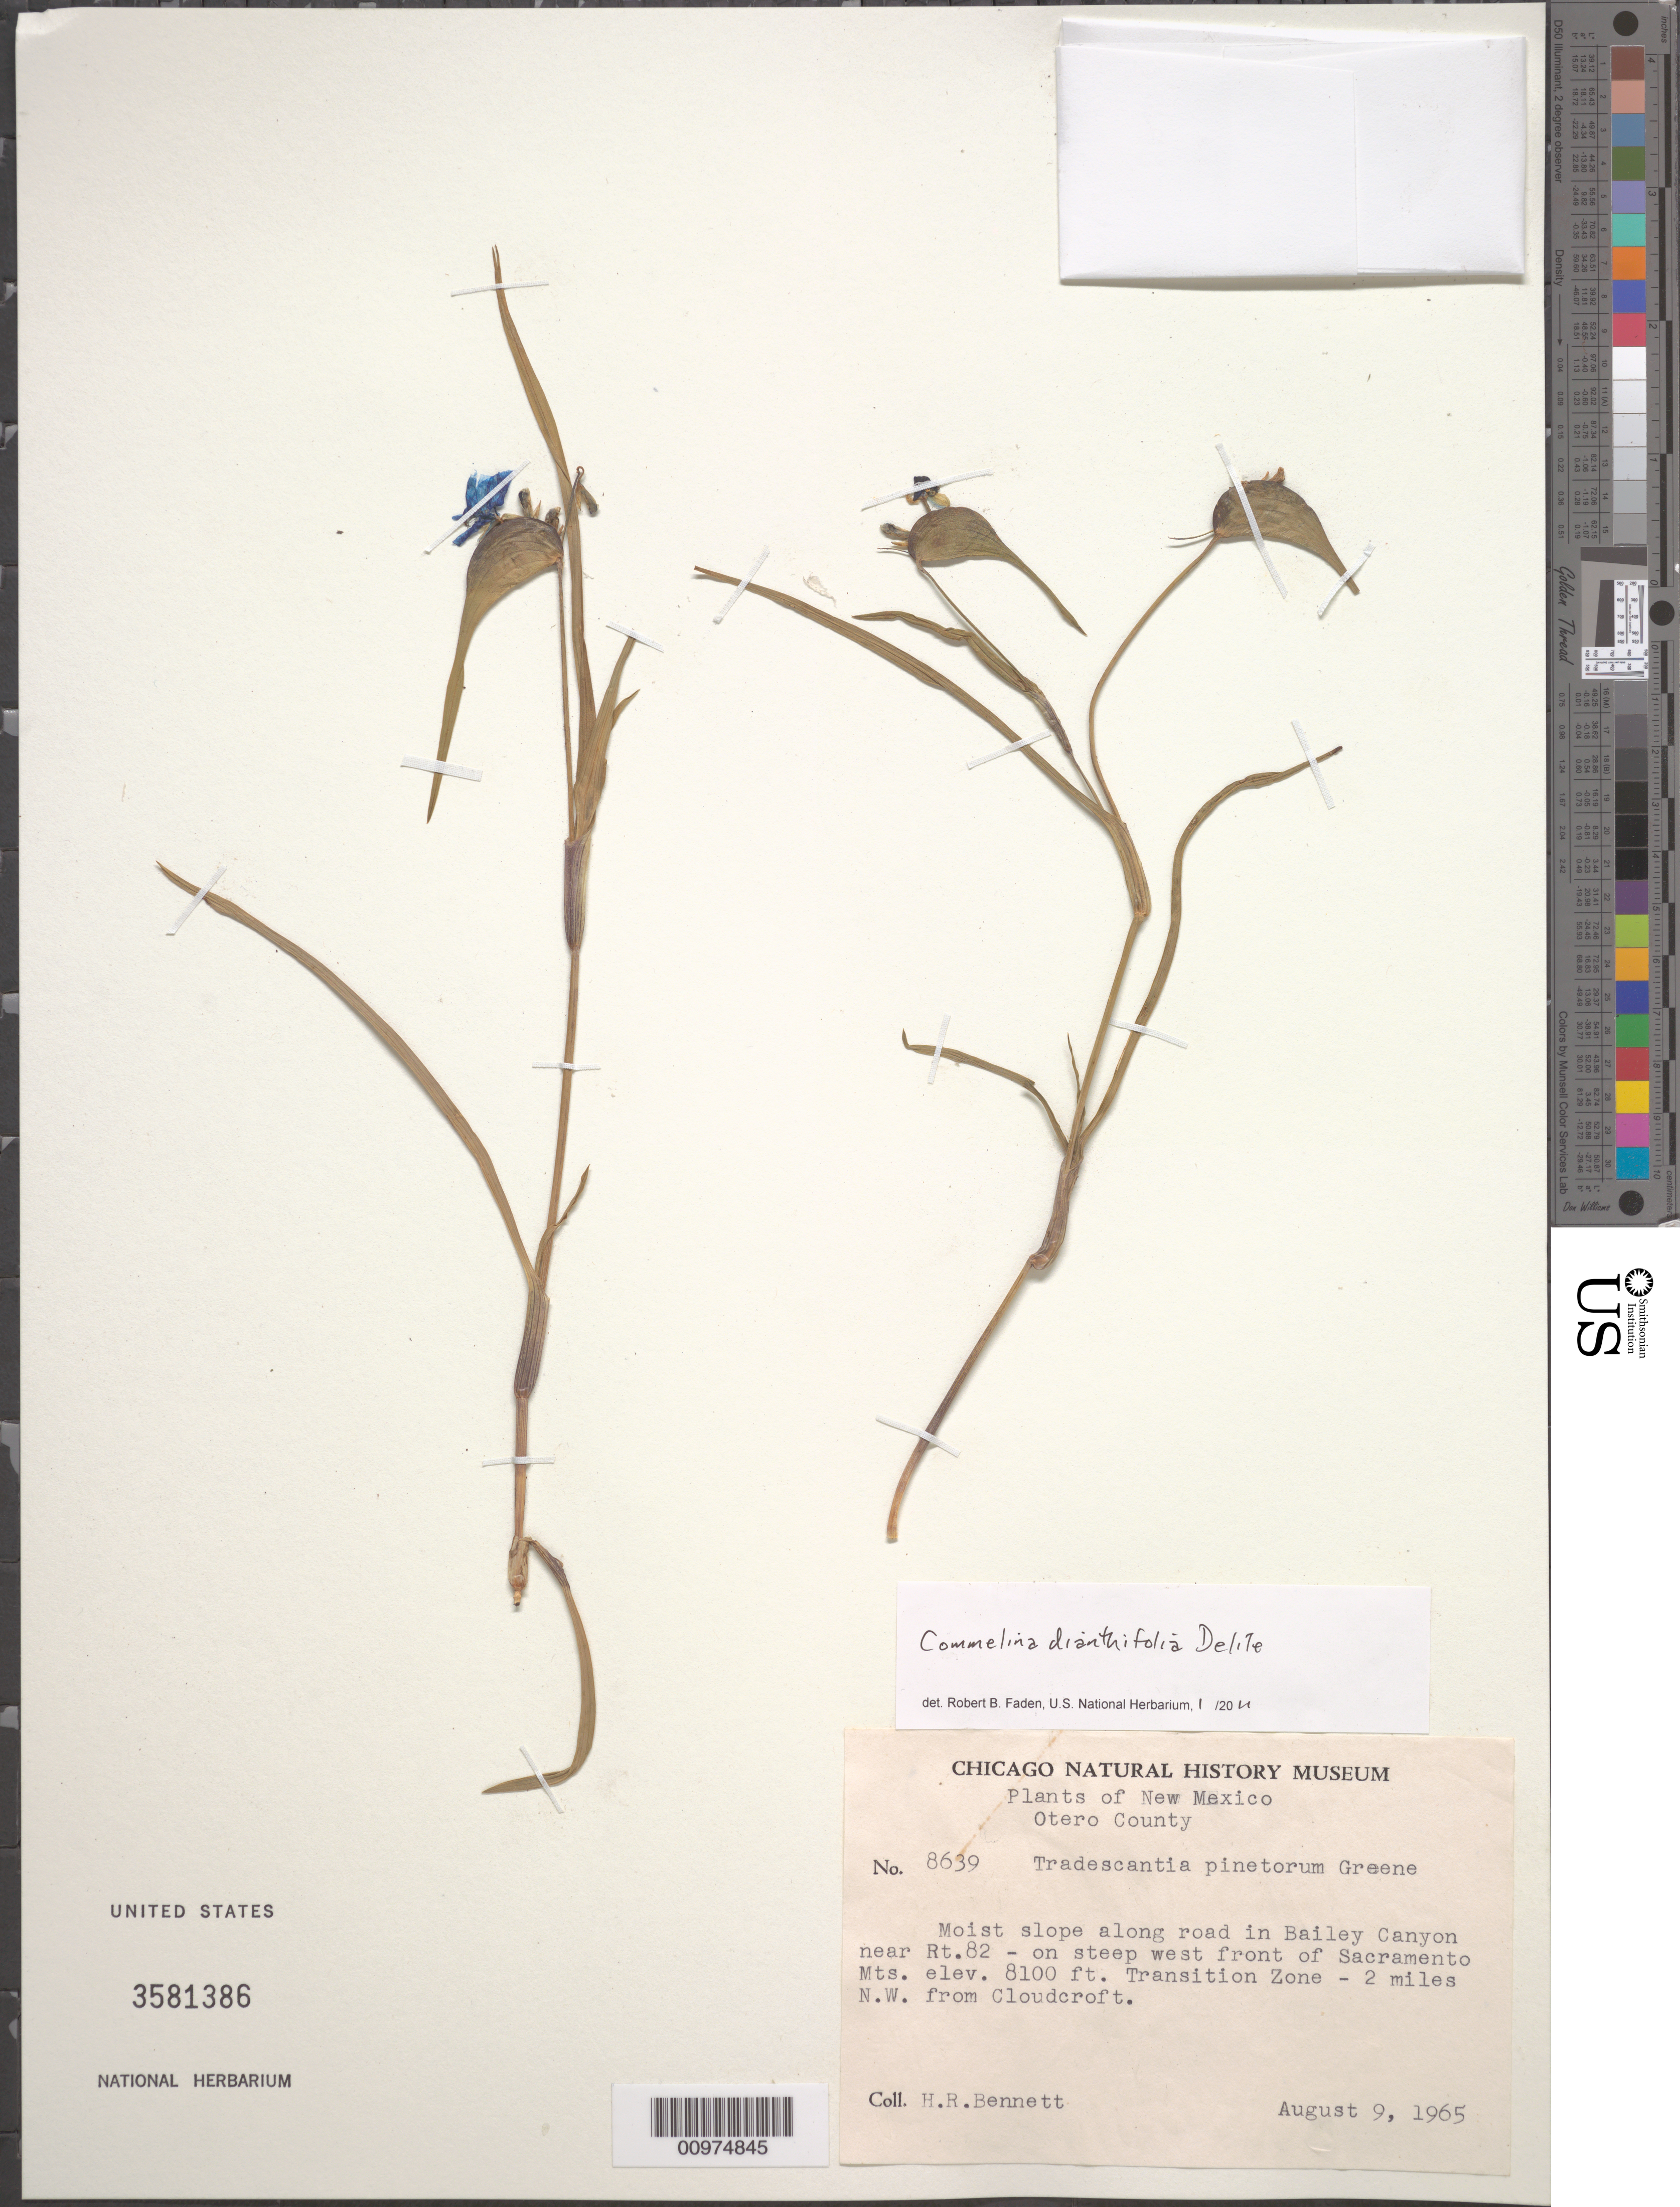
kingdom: Plantae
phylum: Tracheophyta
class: Liliopsida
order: Commelinales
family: Commelinaceae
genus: Commelina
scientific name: Commelina dianthifolia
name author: Redouté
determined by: Faden, Robert B., (US), Smithsonian Institution - National Museum of Natural History (UNITED STATES)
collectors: H. R. Bennett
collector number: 8639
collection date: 1965-08-09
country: United States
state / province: New Mexico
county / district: Otero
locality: Moist slope along road in Bailey Canyon near Rt.82 - on steep west front of Sacramen to Mts. elev. 8100 ft. Transition Zone - 2 miles N.W. from Cloudcroft.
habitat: Moist slope along road; on steep west front of Mts.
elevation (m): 2469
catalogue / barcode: US 3581386